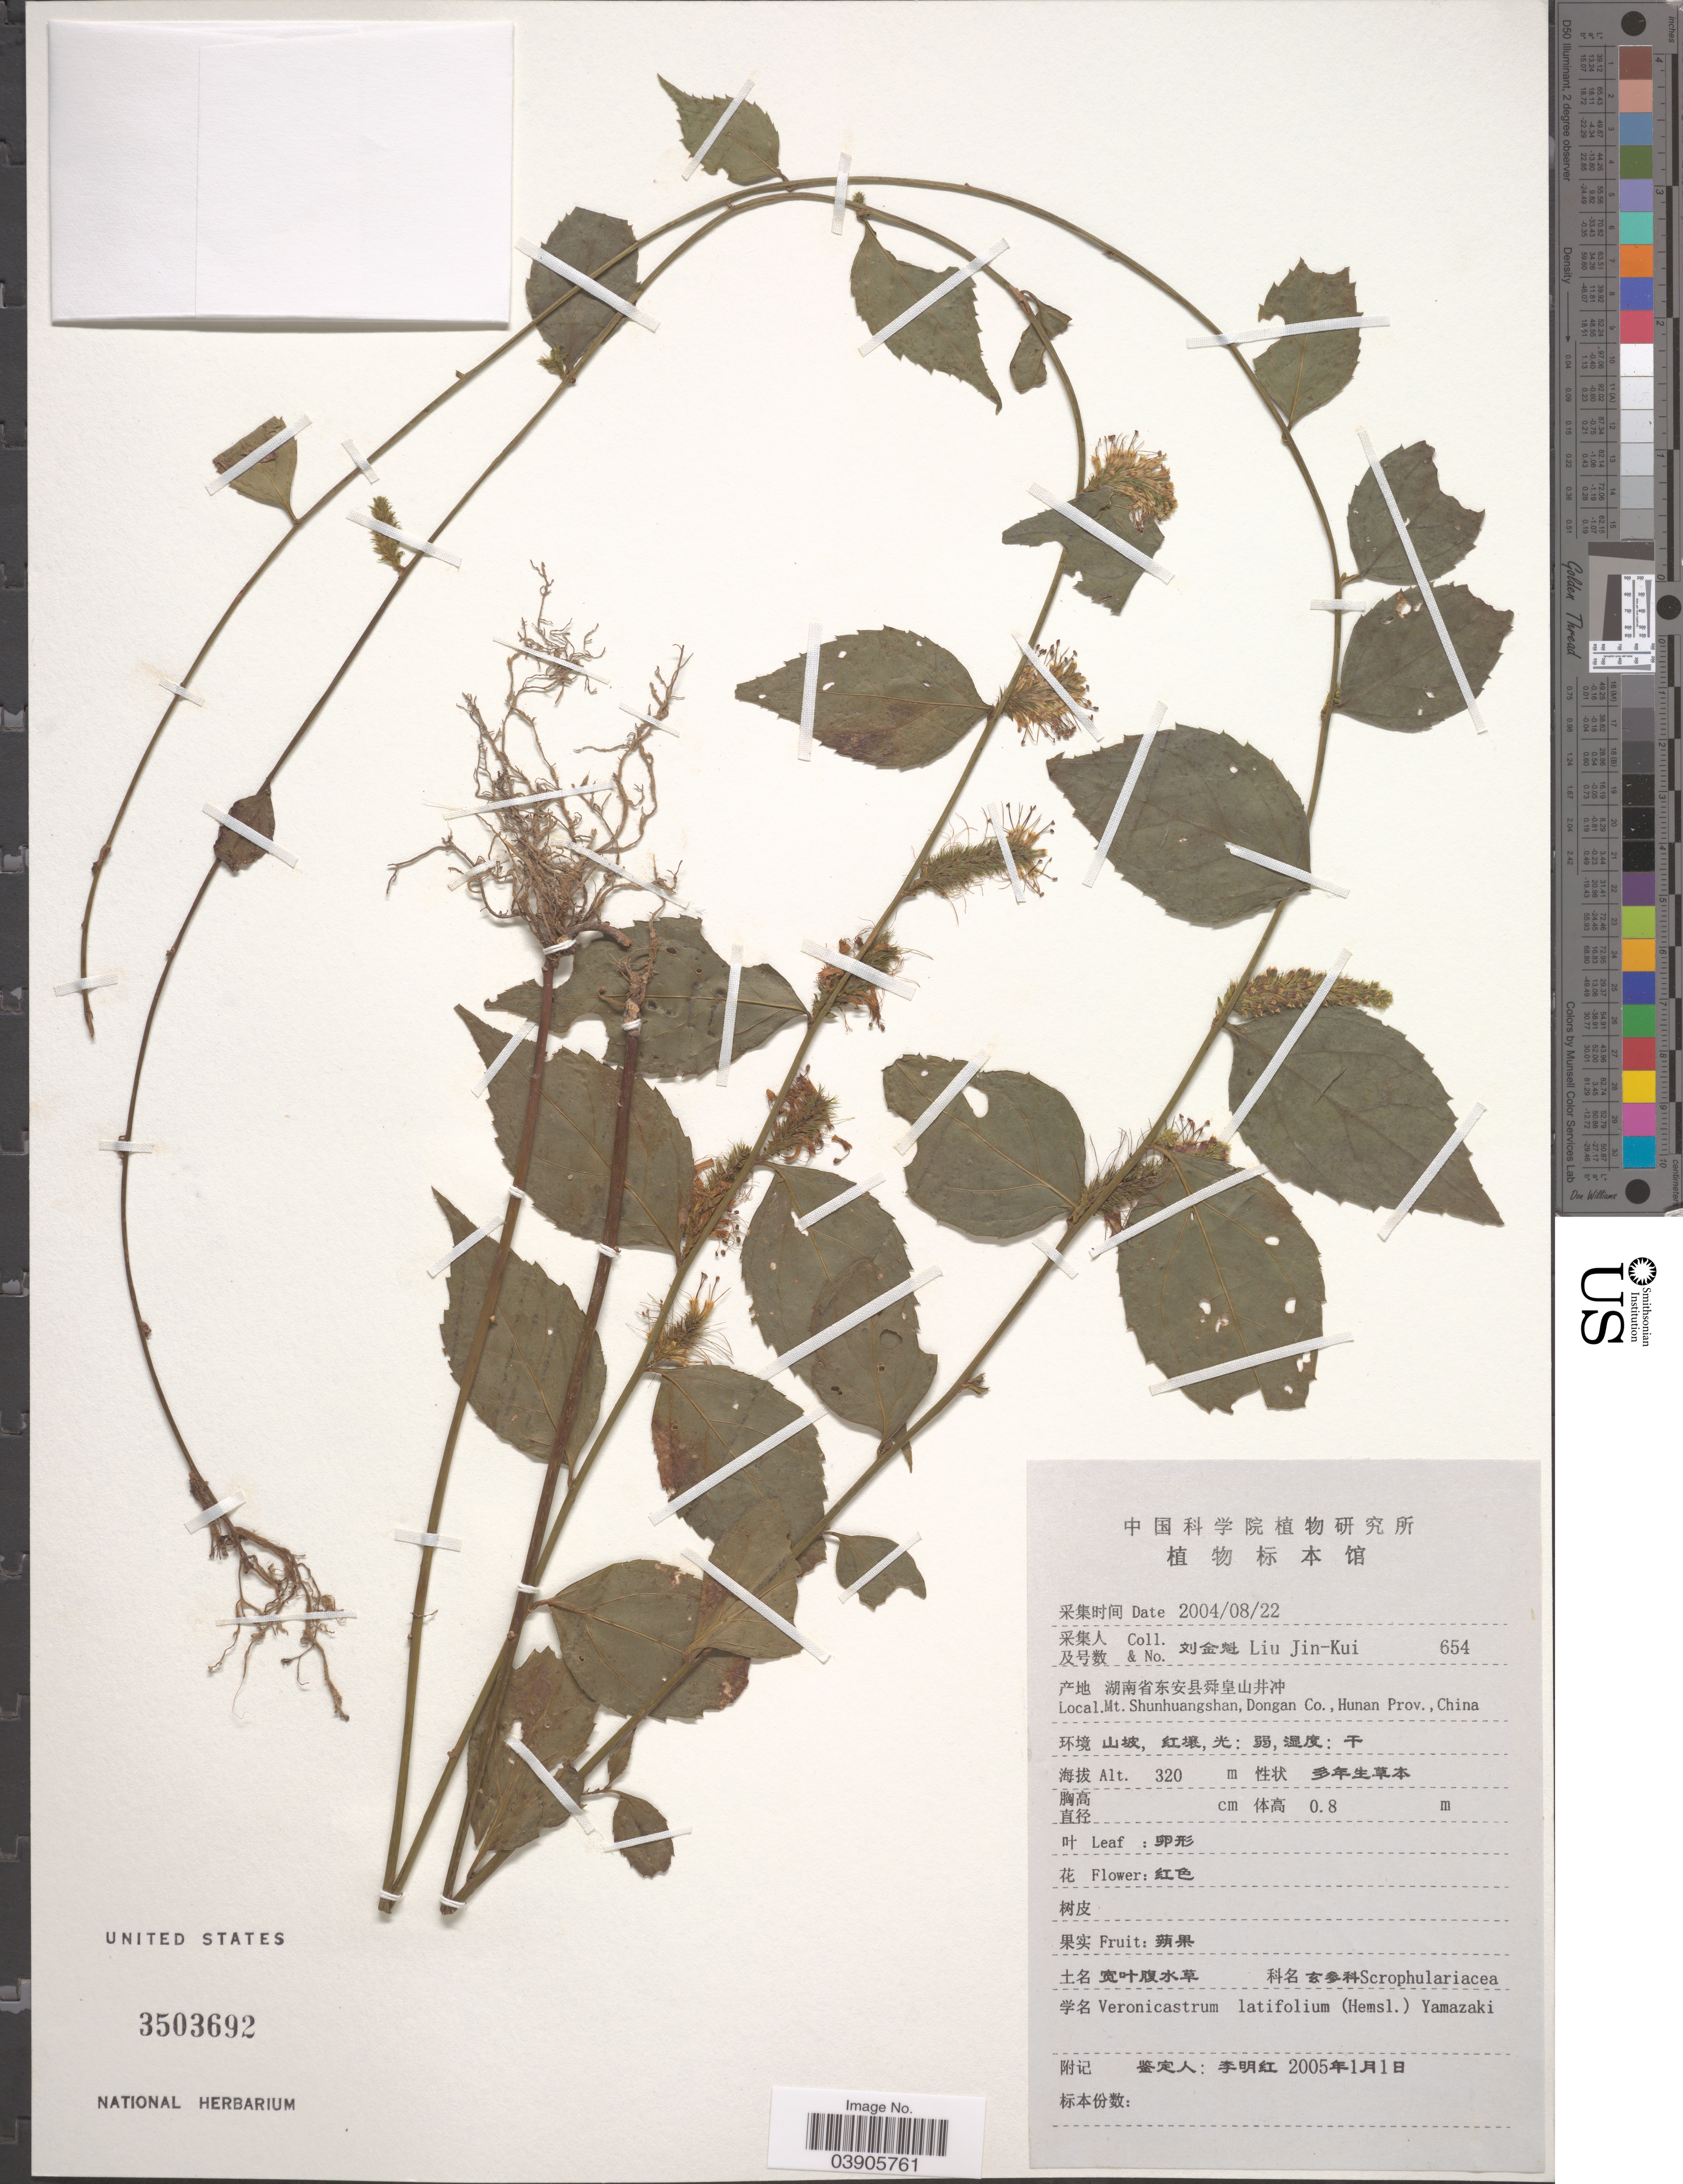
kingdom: Plantae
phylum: Tracheophyta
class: Magnoliopsida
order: Lamiales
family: Plantaginaceae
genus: Veronicastrum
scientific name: Veronicastrum latifolium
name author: (Hemsl.) T. Yamaz.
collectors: Liu Jin-Kui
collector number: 654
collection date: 2004-08-22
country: China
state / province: Hunan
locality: Mt. Shunhuangshan, Dongan Co.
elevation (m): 320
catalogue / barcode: US 3503692